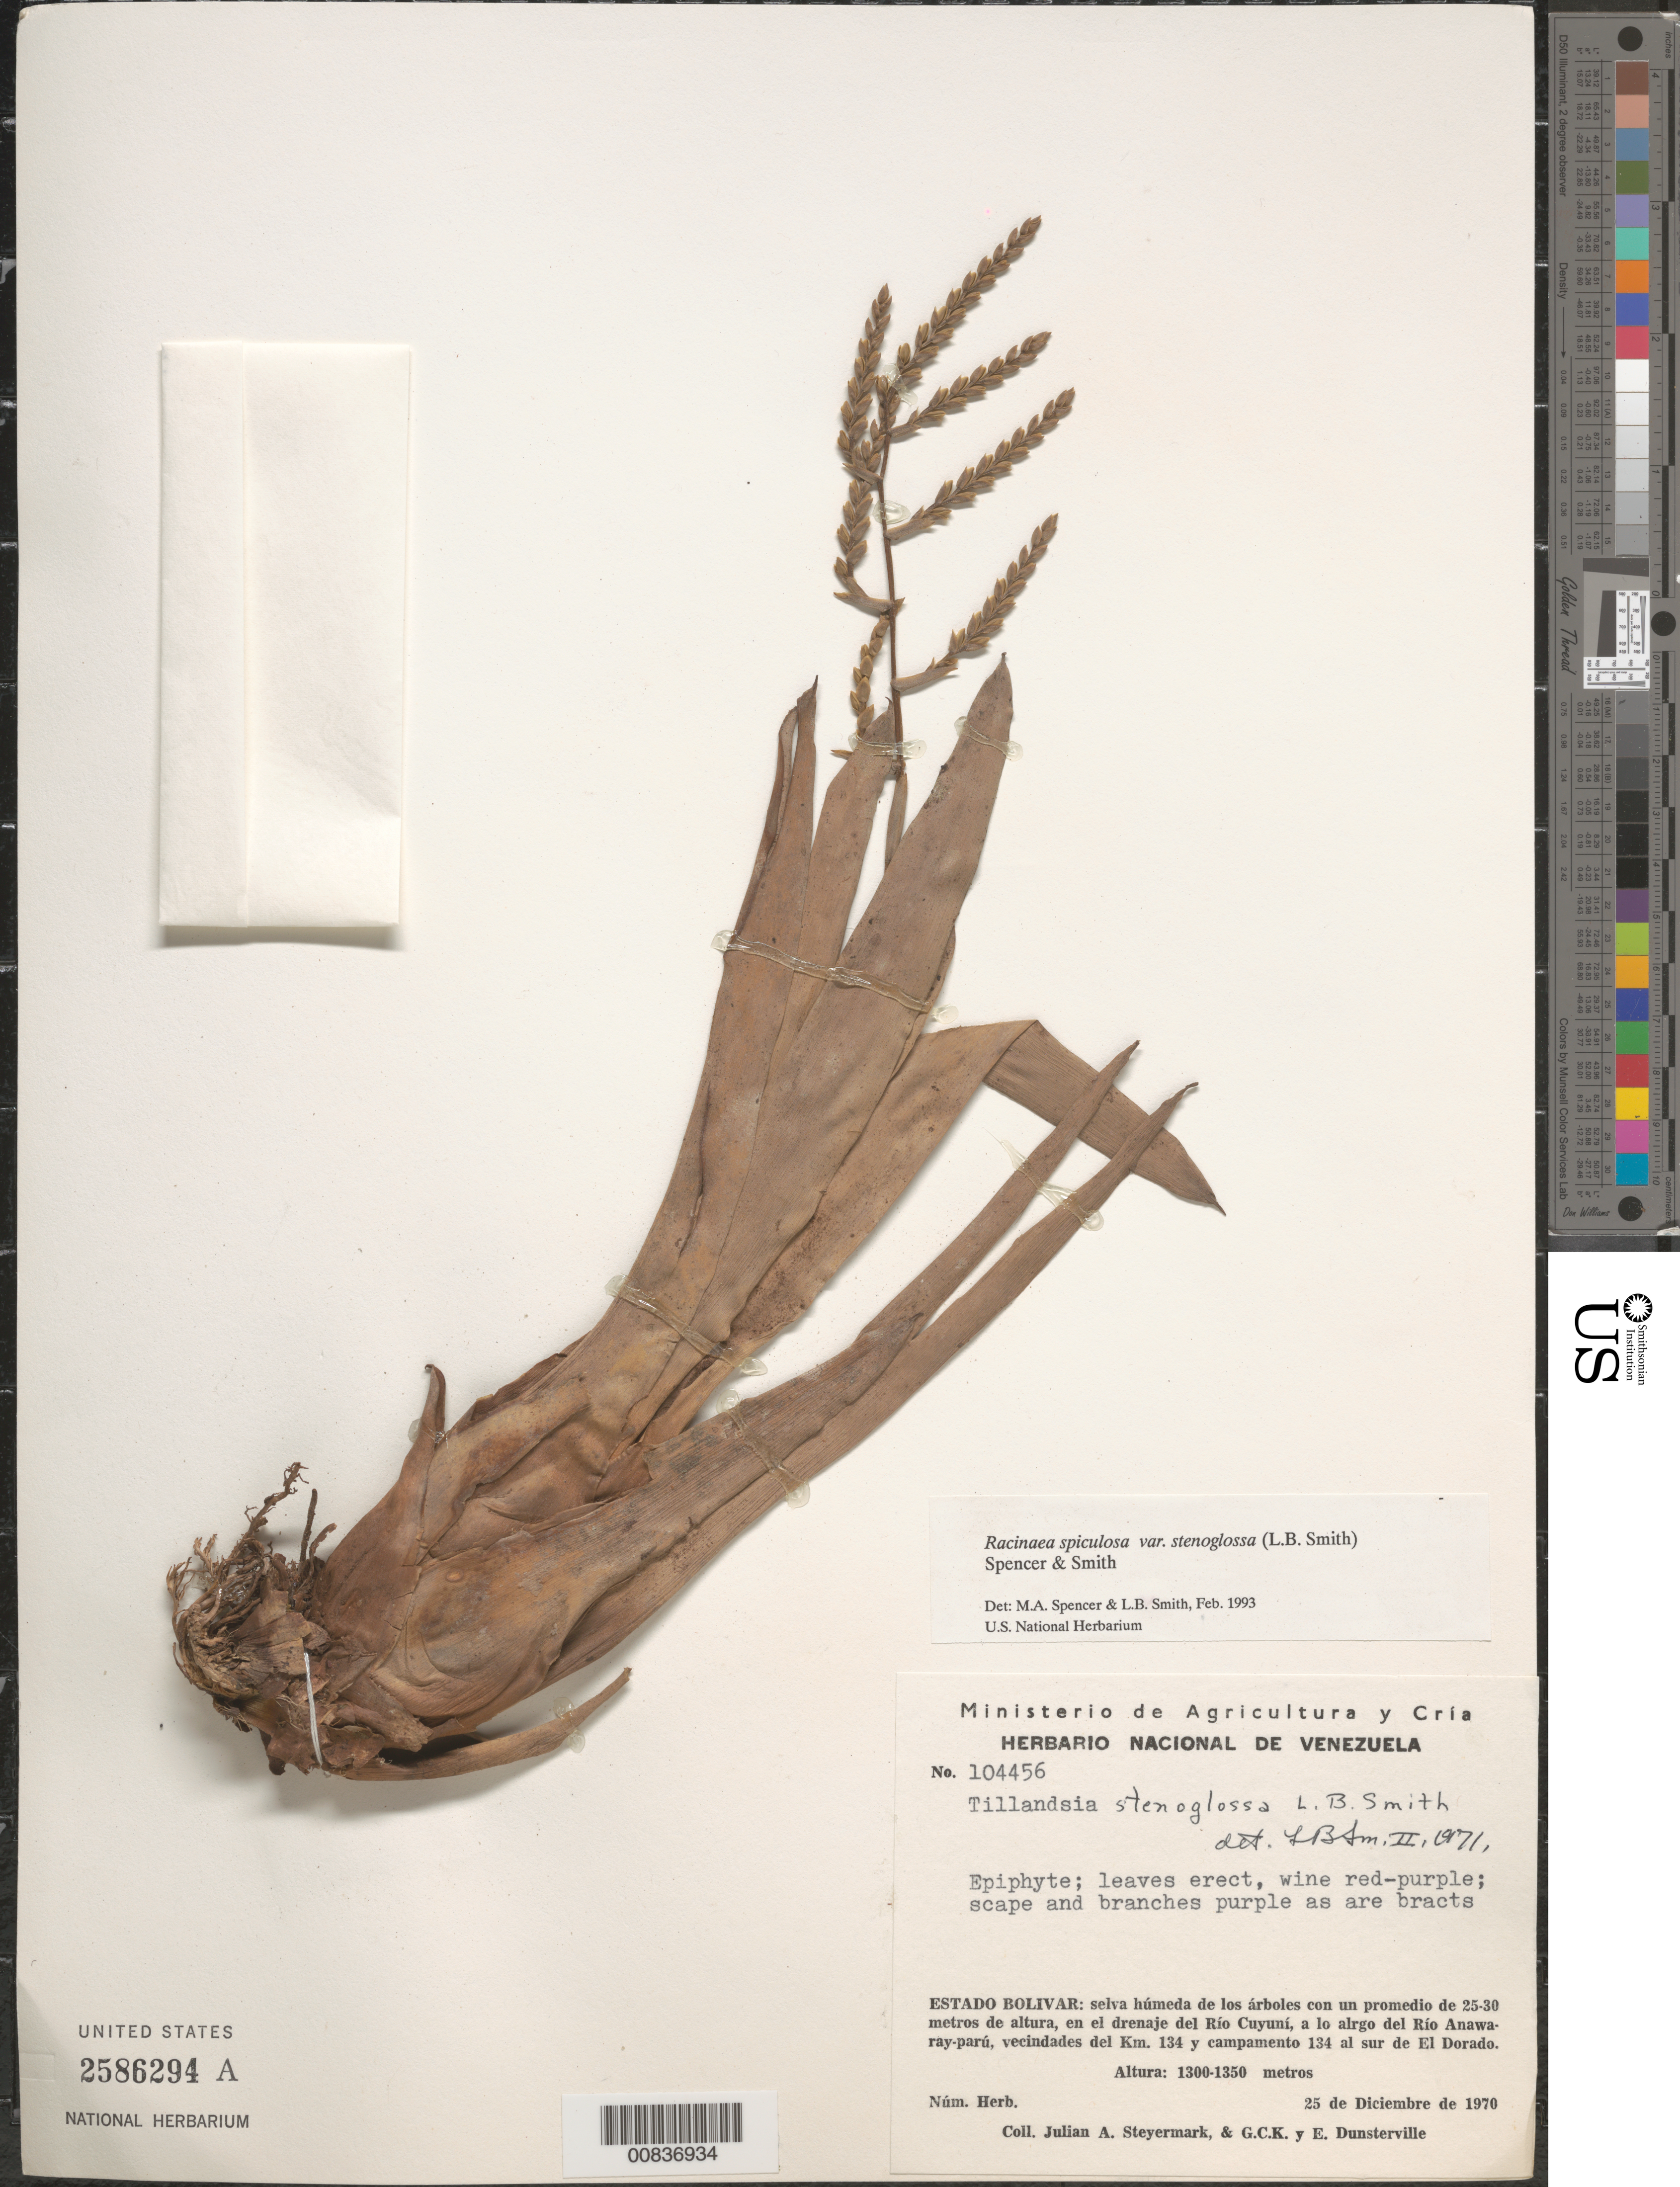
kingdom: Plantae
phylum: Tracheophyta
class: Liliopsida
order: Poales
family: Bromeliaceae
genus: Racinaea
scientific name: Racinaea spiculosa var. stenoglossa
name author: (L.B. Sm.) M.A. Spencer & L.B. Sm.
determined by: Spencer, M. A.; Smith, L. B.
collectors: J. Steyermark, G. C. K. Dunsterville & E. Dunsterville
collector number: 104456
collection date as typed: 25-Dec-70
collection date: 1970-12-25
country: Venezuela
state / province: Bolívar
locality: Río Cuyuní drainage, Río Anawaray-parú, vic. del km. 134 y campamento 134 S of El Dorado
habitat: Selva húmeda de los arobles con un promedio de 25-30 m de altura, en el drenaje del rio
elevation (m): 1300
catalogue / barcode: US 2586294A